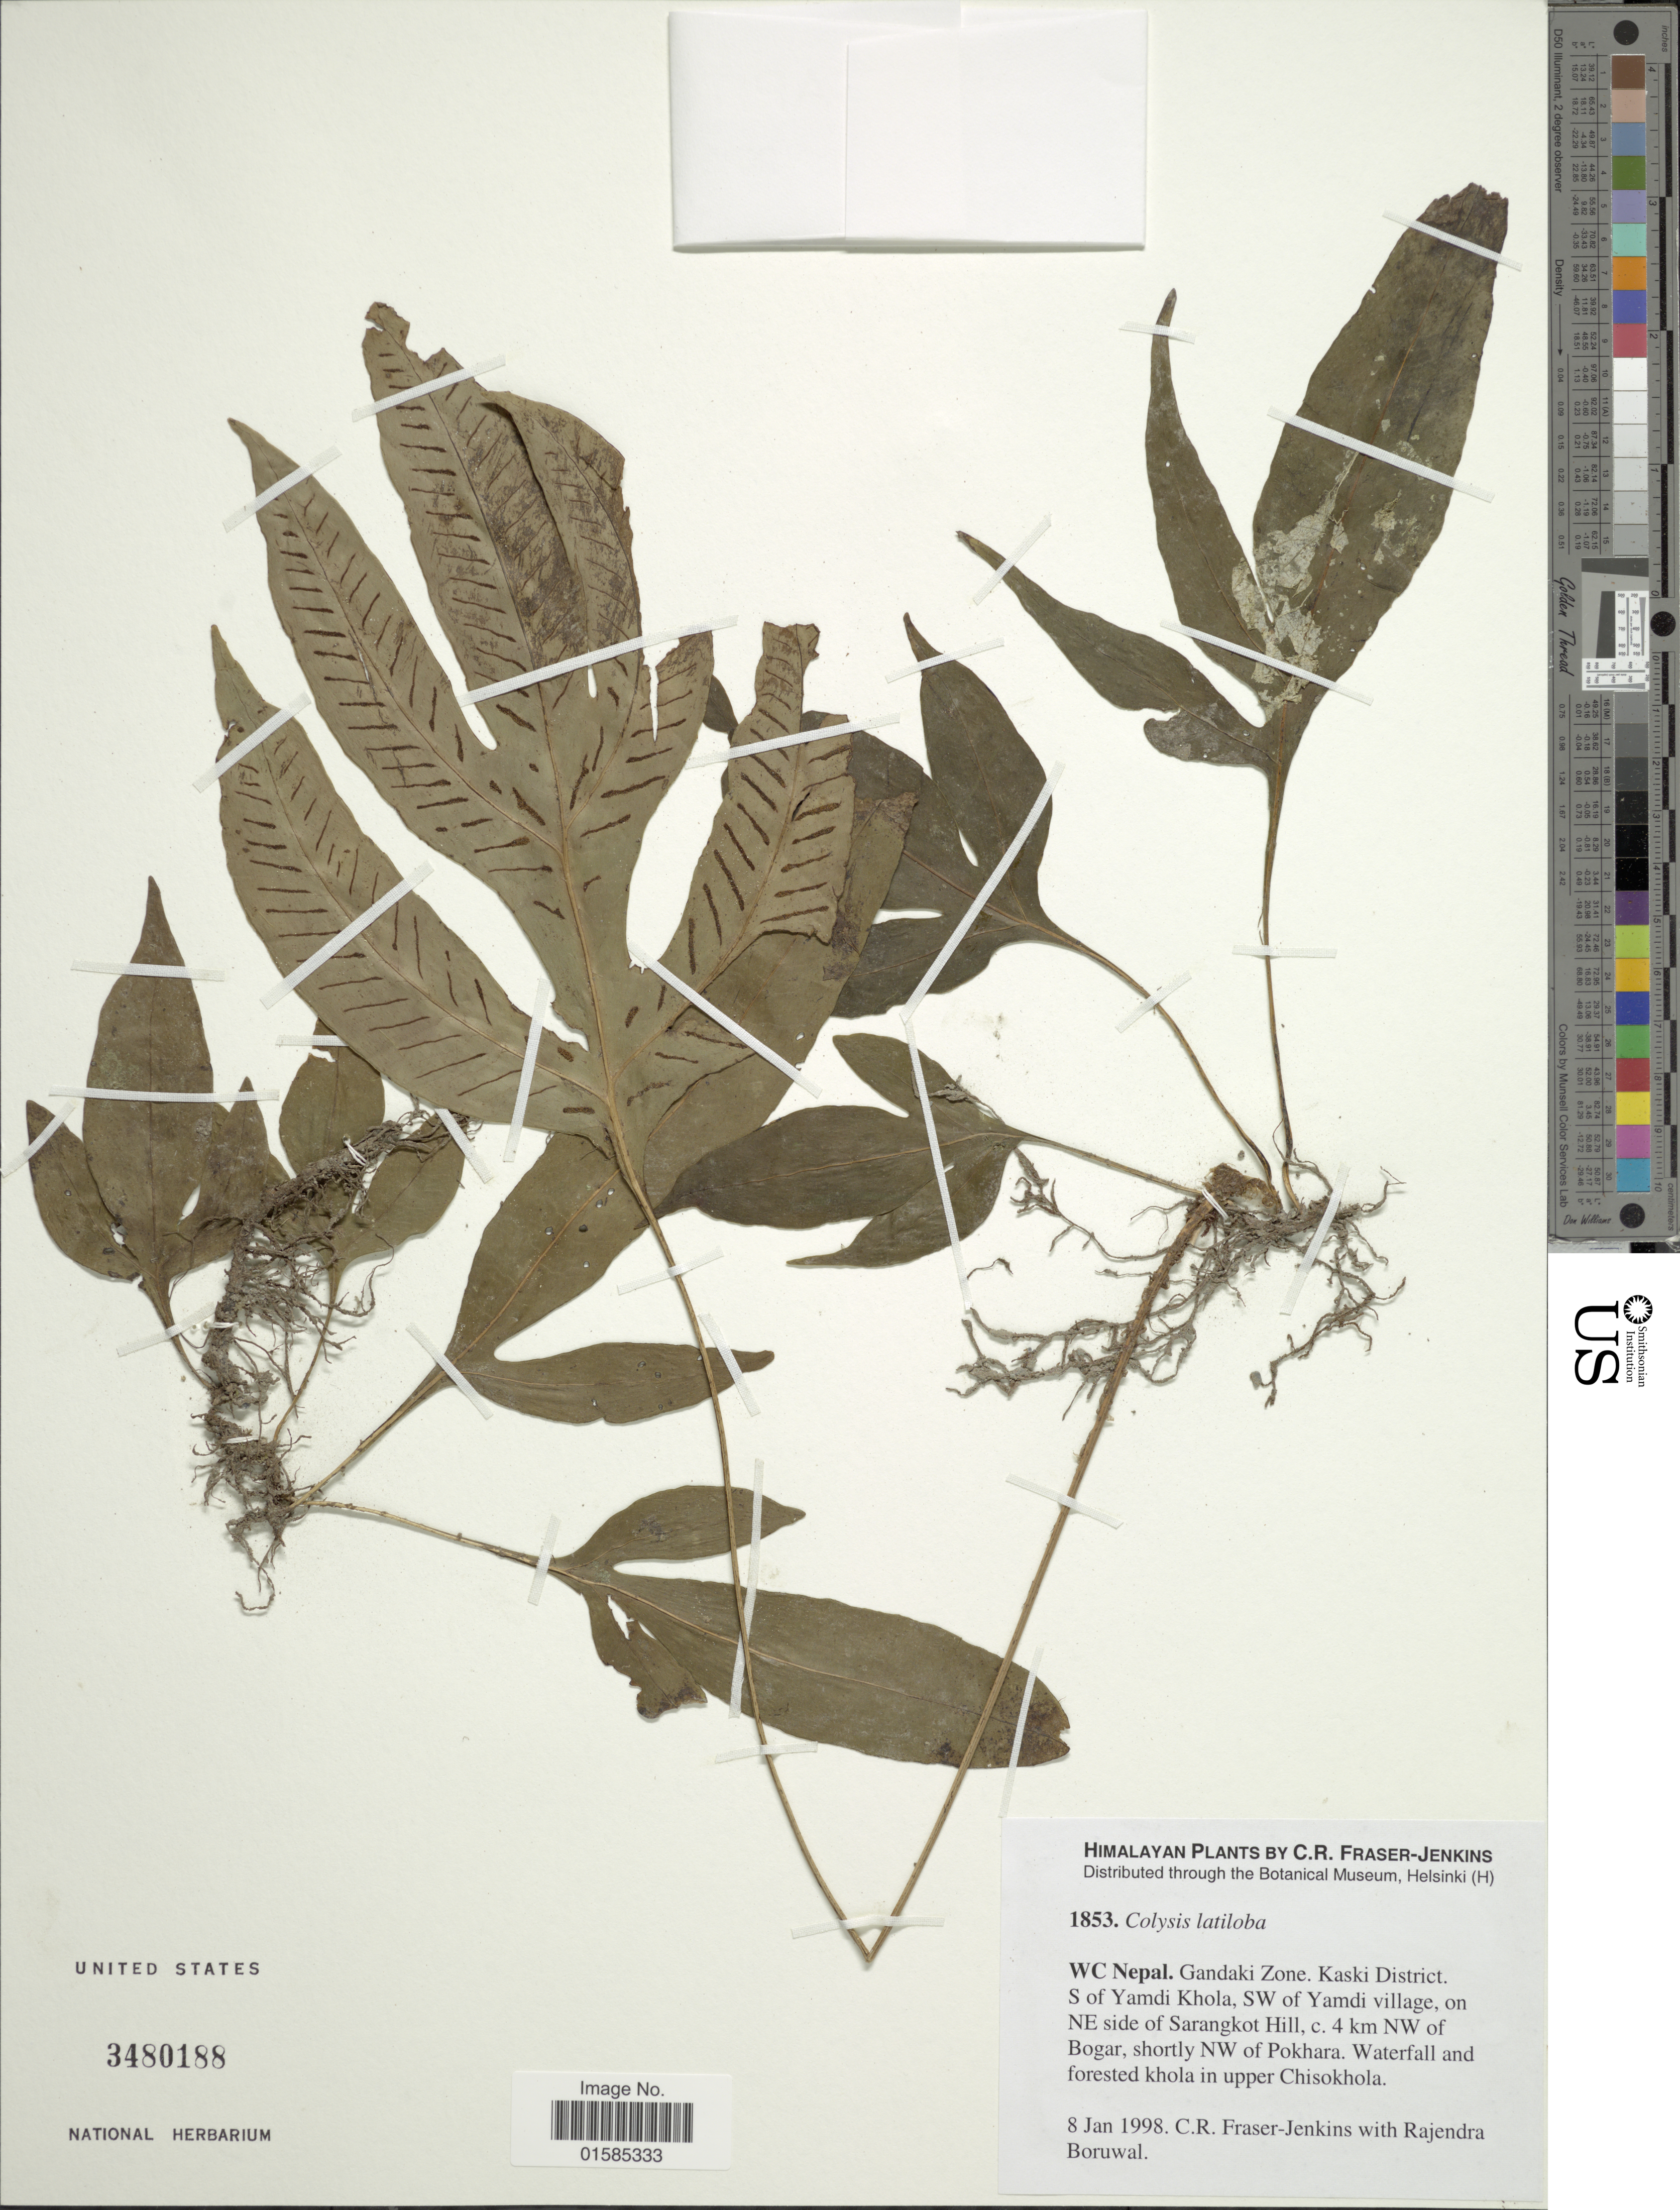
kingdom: Plantae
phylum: Tracheophyta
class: Polypodiopsida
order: Polypodiales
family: Polypodiaceae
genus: Leptochilus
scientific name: Leptochilus latelobum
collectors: C. R. Fraser-Jenkins & R. Boruwal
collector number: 1853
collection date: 1998-01-08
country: Nepal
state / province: Gandaki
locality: WC Nepal. Gandaki Zone. Kaski District. S of Yamdi Khola, SW of Yamdi village, on NE side of Sarangkot Hill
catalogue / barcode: US 3480188